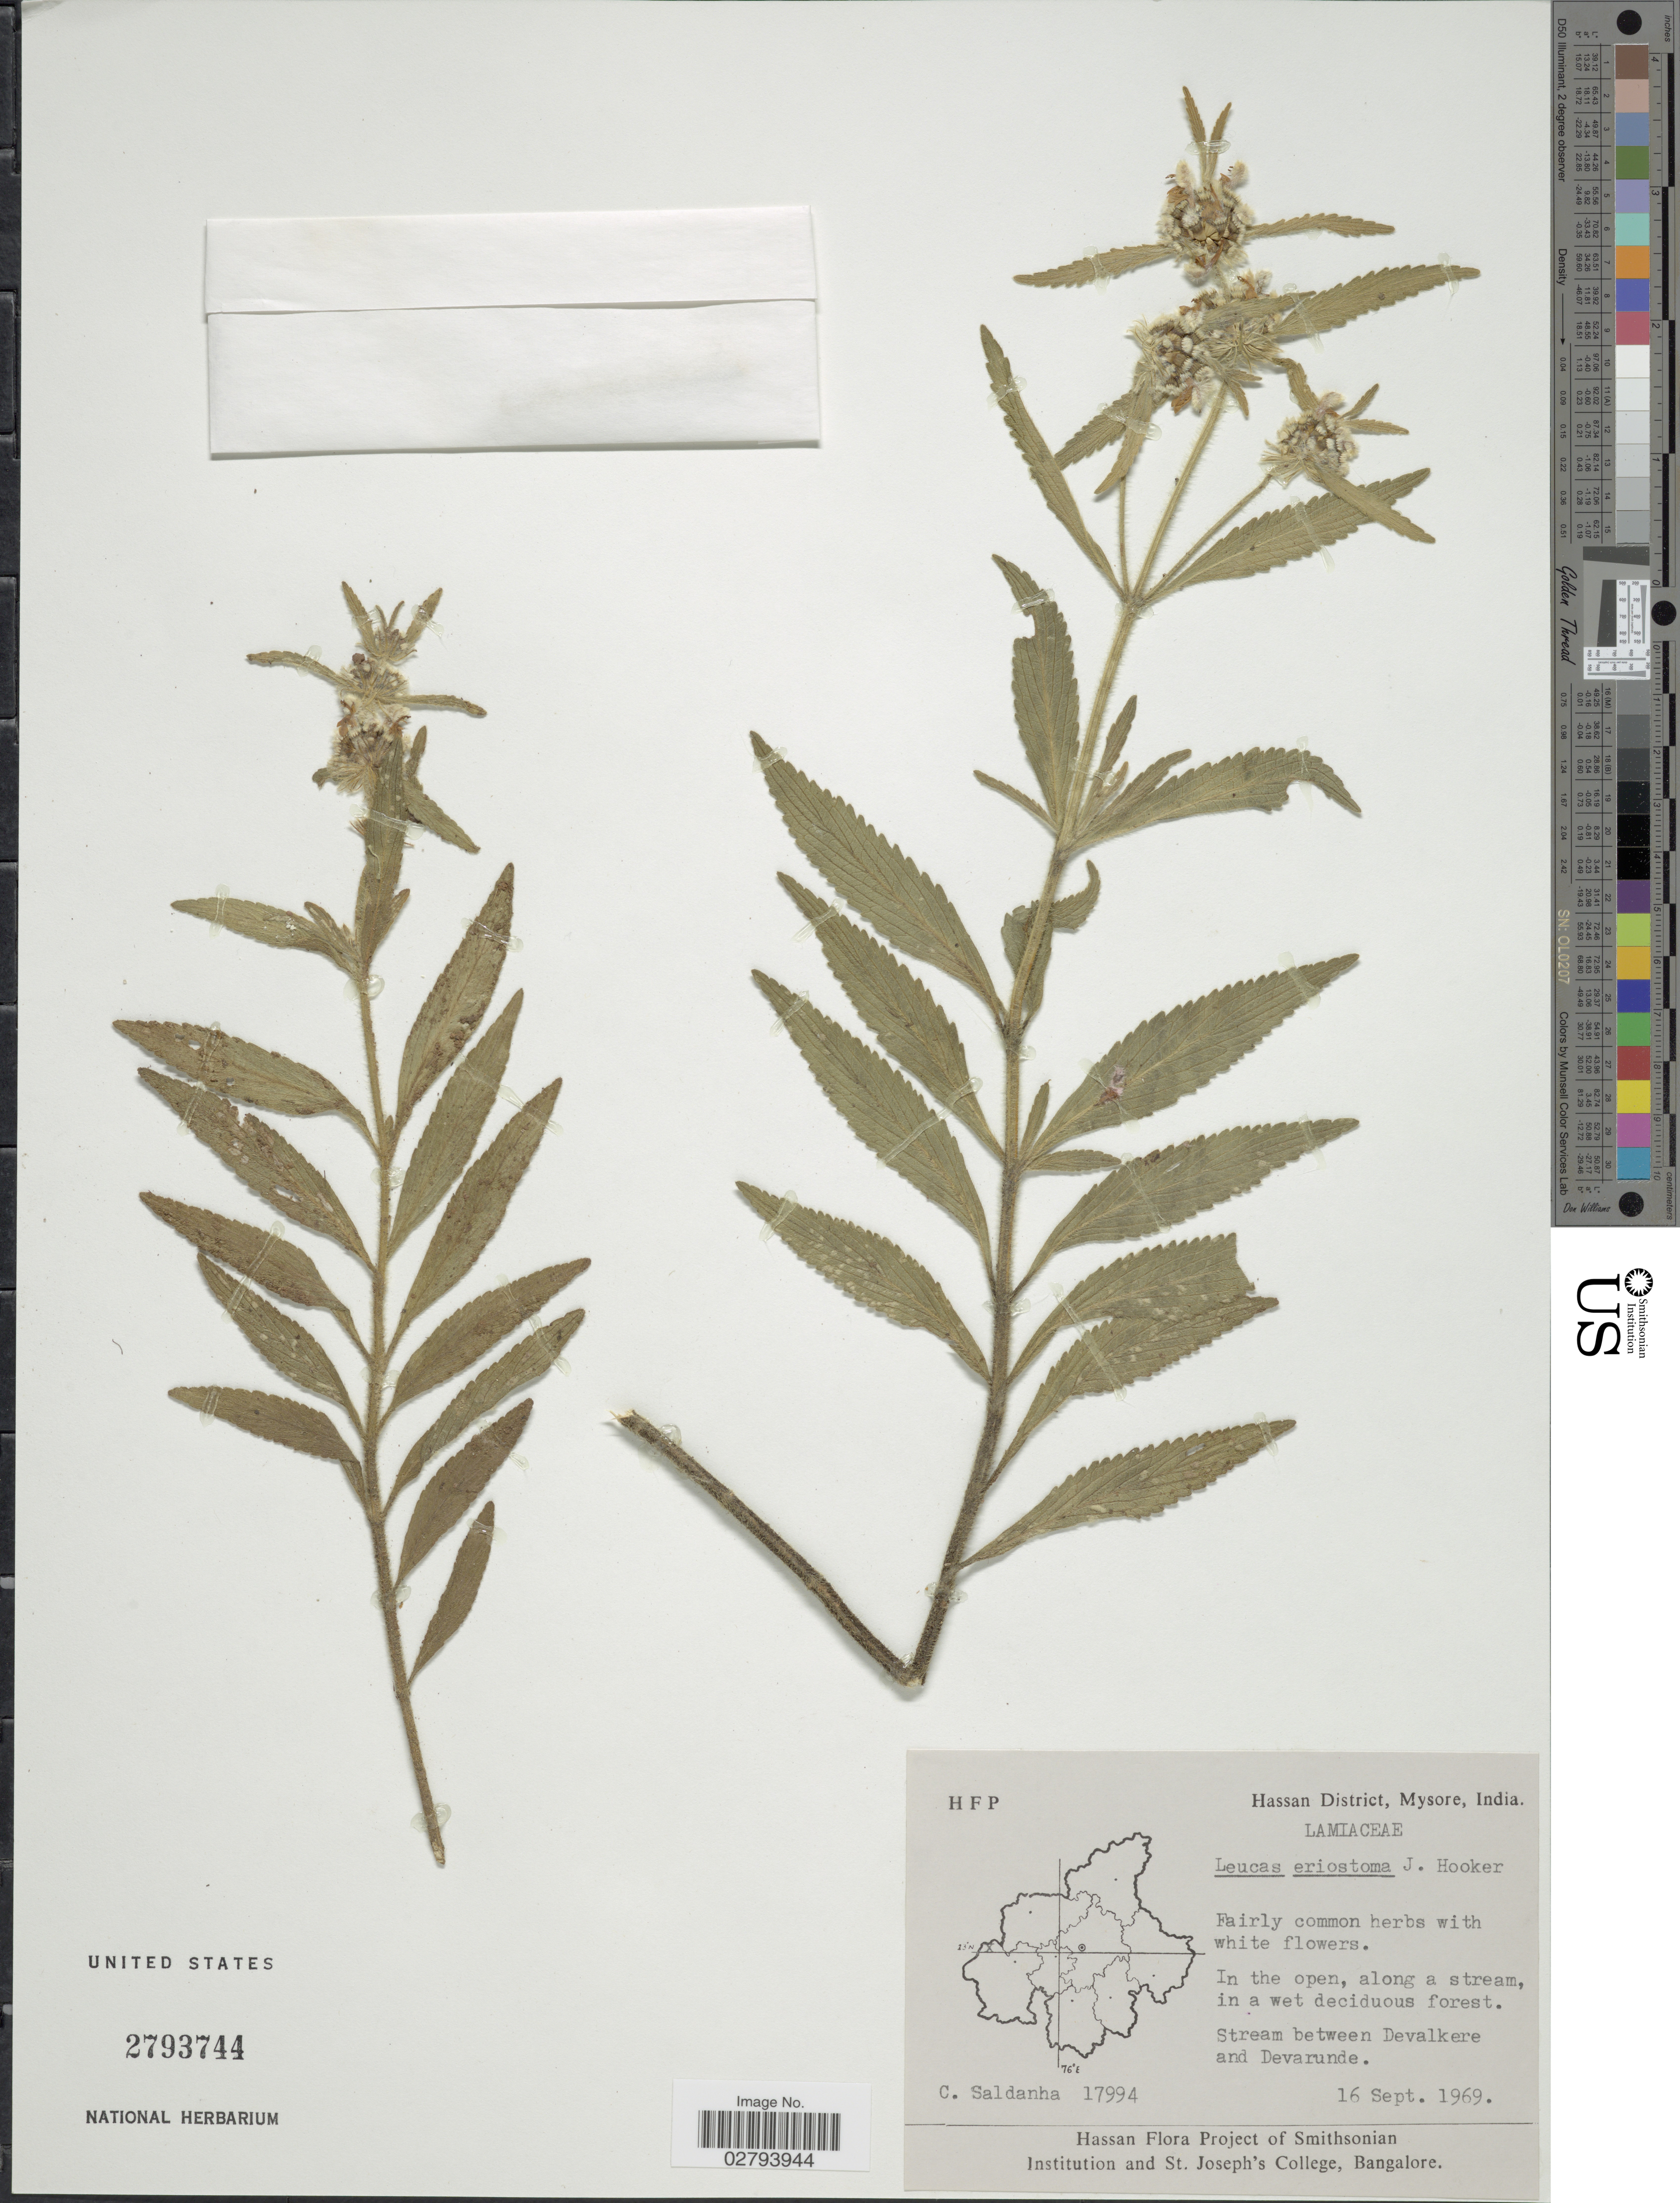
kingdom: Plantae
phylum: Tracheophyta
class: Magnoliopsida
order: Lamiales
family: Lamiaceae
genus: Leucas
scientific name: Leucas eriostoma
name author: Hook. f.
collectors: C. Saldanha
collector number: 17994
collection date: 1969-09-16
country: India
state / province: Karnataka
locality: Hassan District, Mysore, Stream between Devalkere and Devarunde.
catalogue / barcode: US 2793744